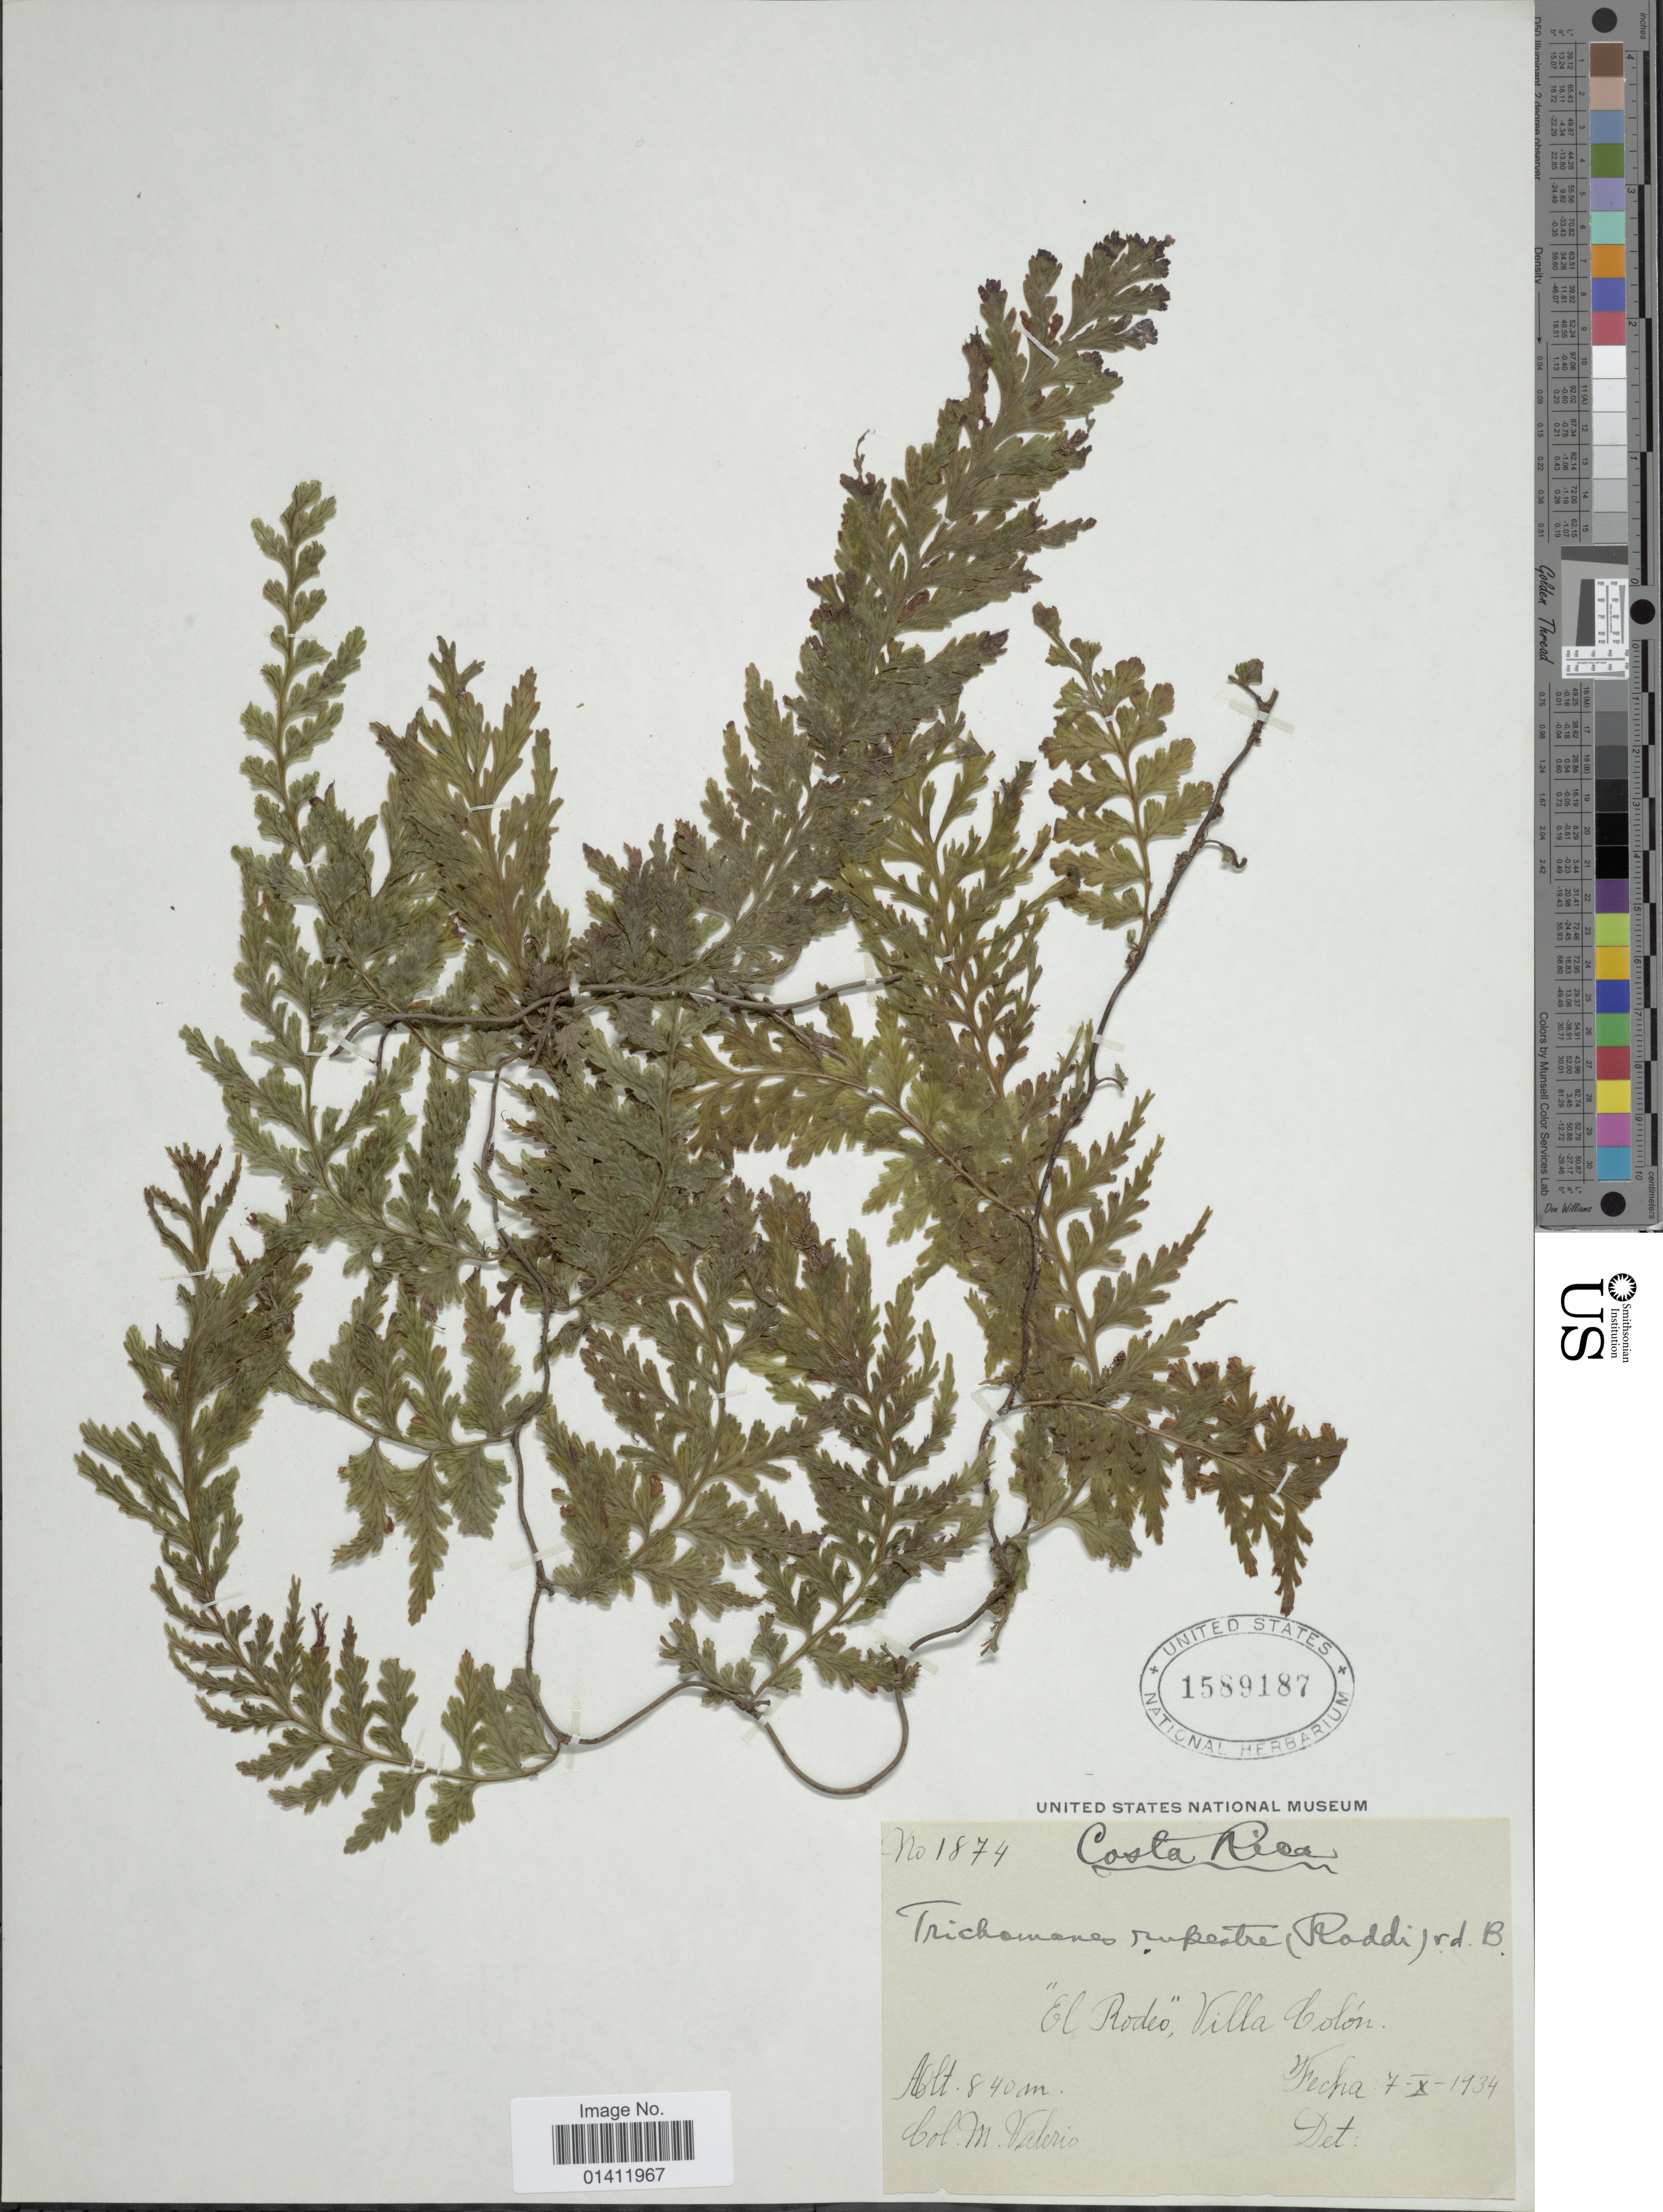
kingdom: Plantae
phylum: Tracheophyta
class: Polypodiopsida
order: Hymenophyllales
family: Hymenophyllaceae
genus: Vandenboschia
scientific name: Vandenboschia rupestris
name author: (Raddi) Ebihara & K. Iwats.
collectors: M. Valerio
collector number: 1874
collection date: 1934-10-07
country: Costa Rica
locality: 'El Rodeo', Villa Colon.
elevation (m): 840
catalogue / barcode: US 1589187